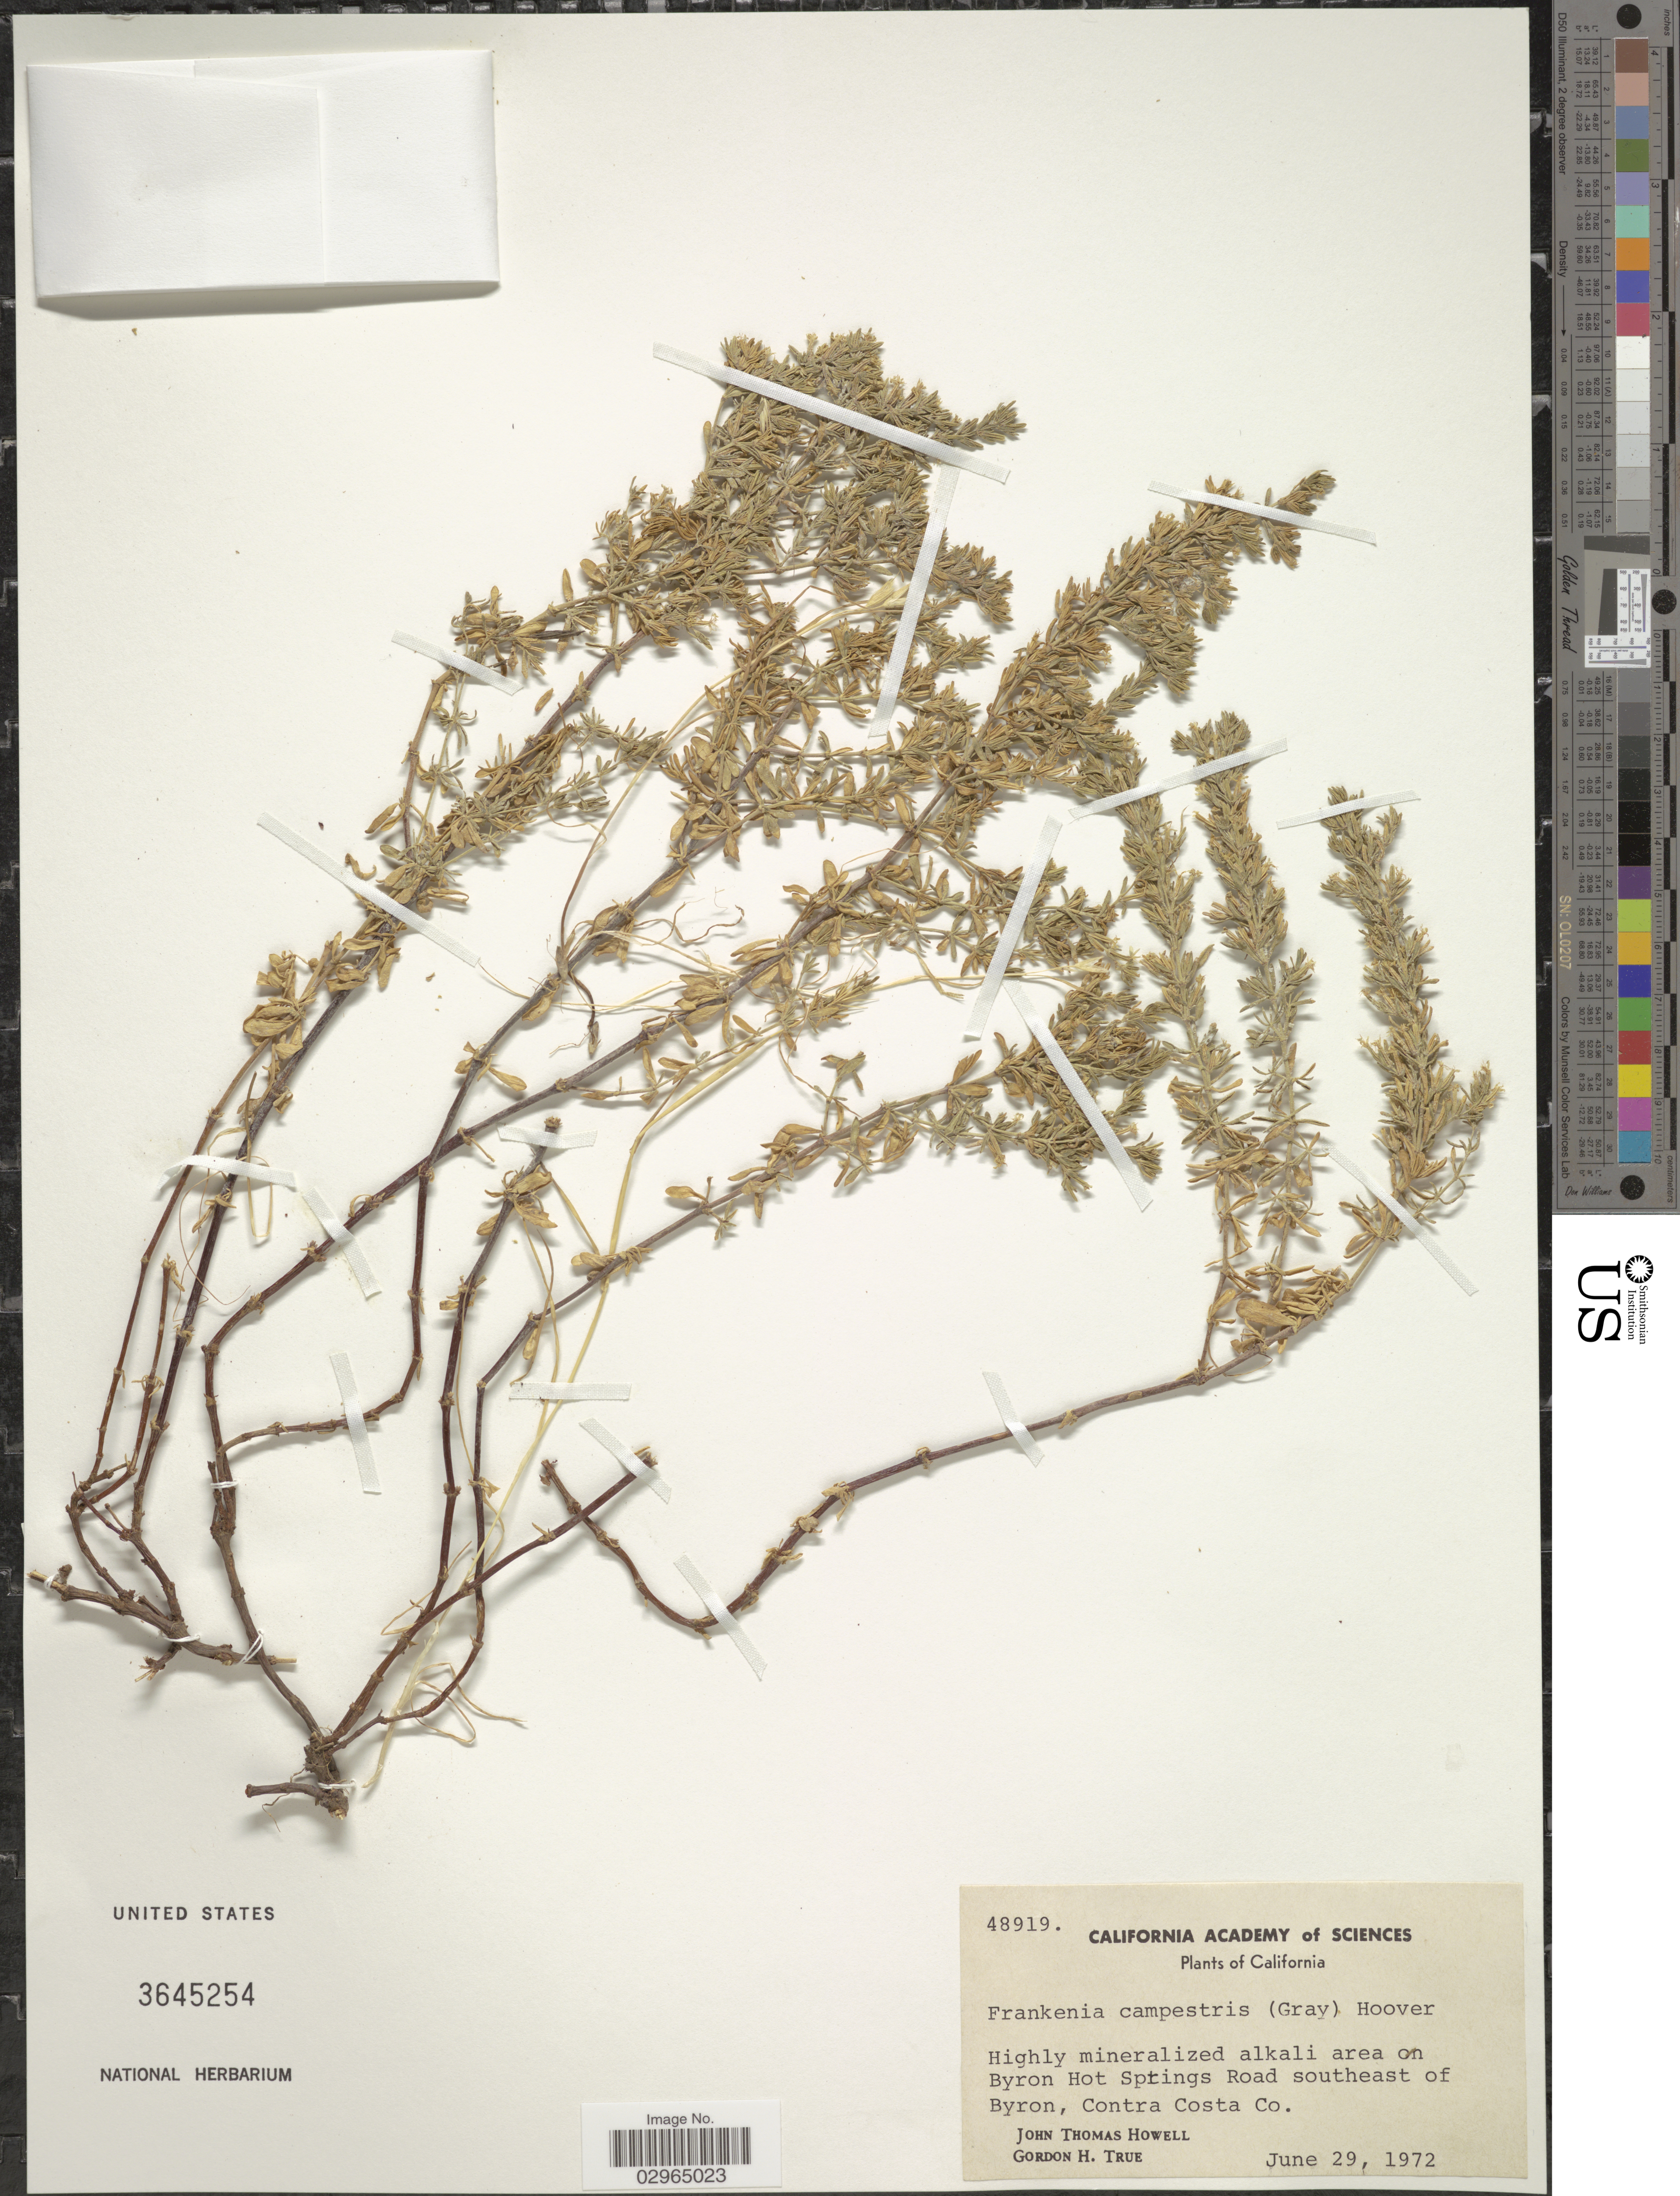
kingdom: Plantae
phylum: Tracheophyta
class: Magnoliopsida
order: Caryophyllales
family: Frankeniaceae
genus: Frankenia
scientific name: Frankenia campestris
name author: Schauer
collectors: J. T. Howell & G. H. True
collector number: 48919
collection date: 1972-06-29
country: United States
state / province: California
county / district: Contra Costa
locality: Highly mineralized alkali area on Byron Hot Springs Road southeast of Byron, Contra Costa Co.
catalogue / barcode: US 3645254